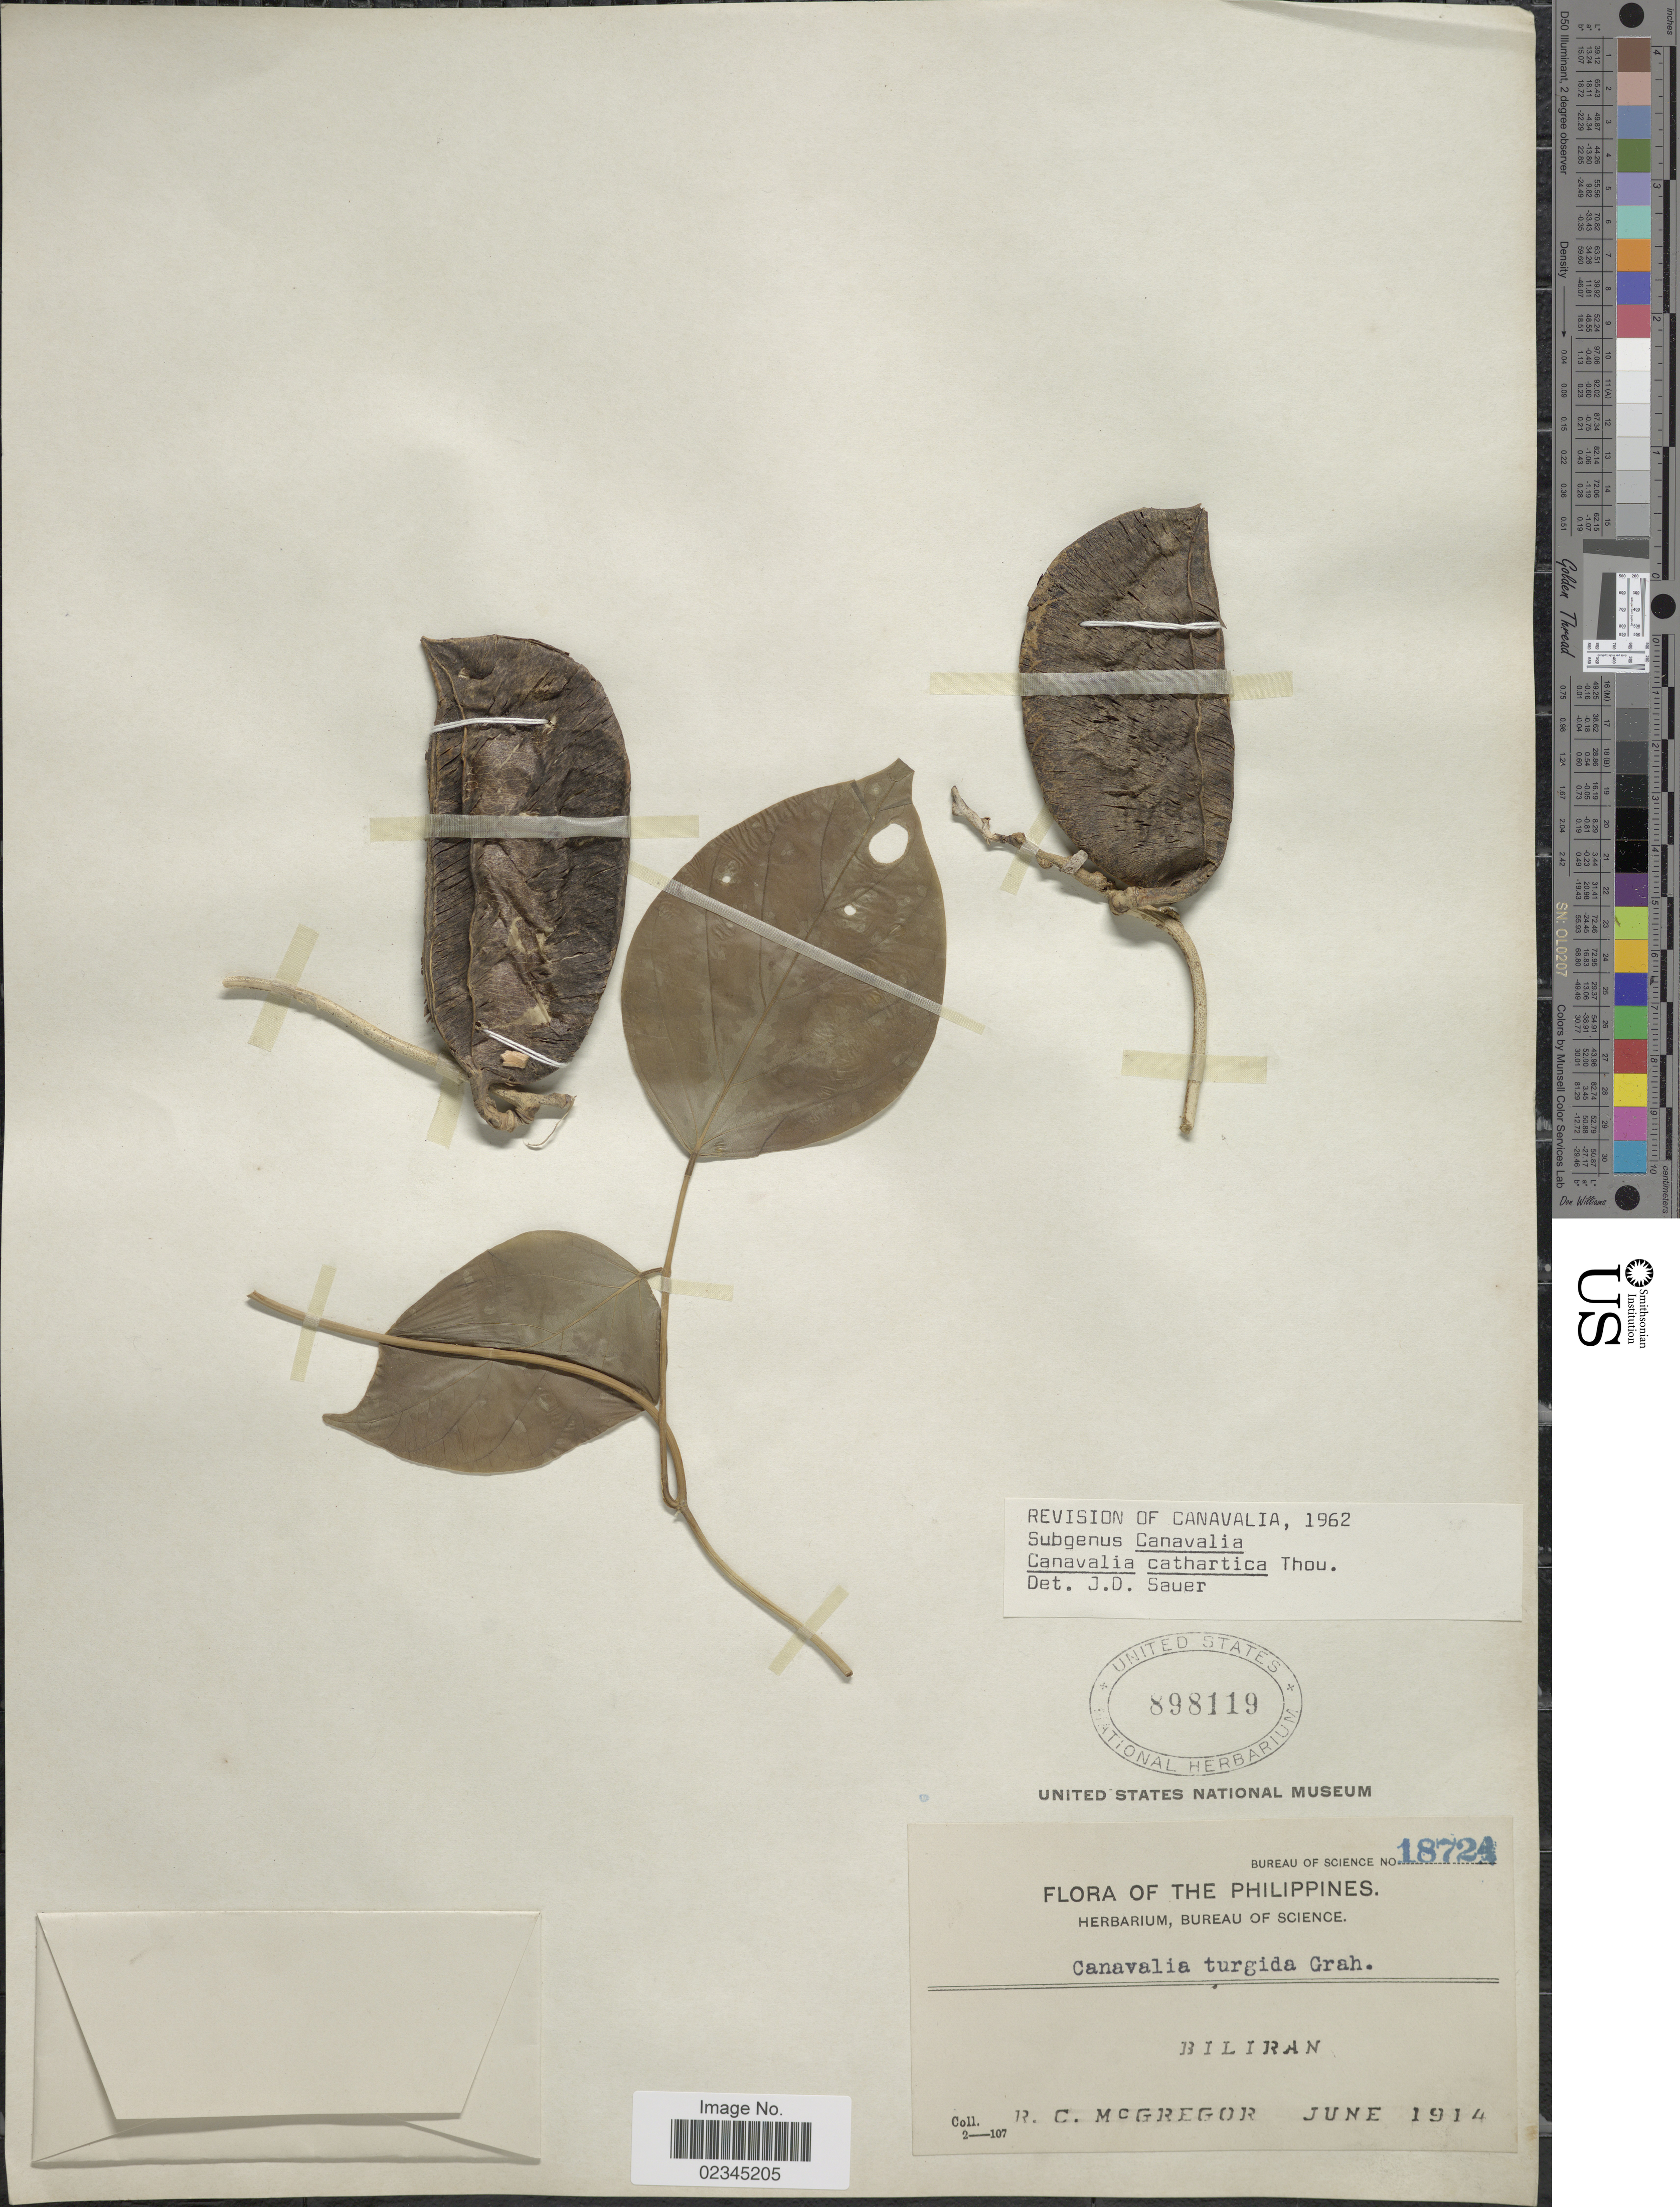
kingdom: Plantae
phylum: Tracheophyta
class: Magnoliopsida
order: Fabales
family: Fabaceae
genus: Canavalia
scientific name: Canavalia cathartica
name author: Thouars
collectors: R. C. McGregor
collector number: Bureau of Science 18724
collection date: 1914-06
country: Philippines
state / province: Eastern Visayas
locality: Biliran.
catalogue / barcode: US 898119